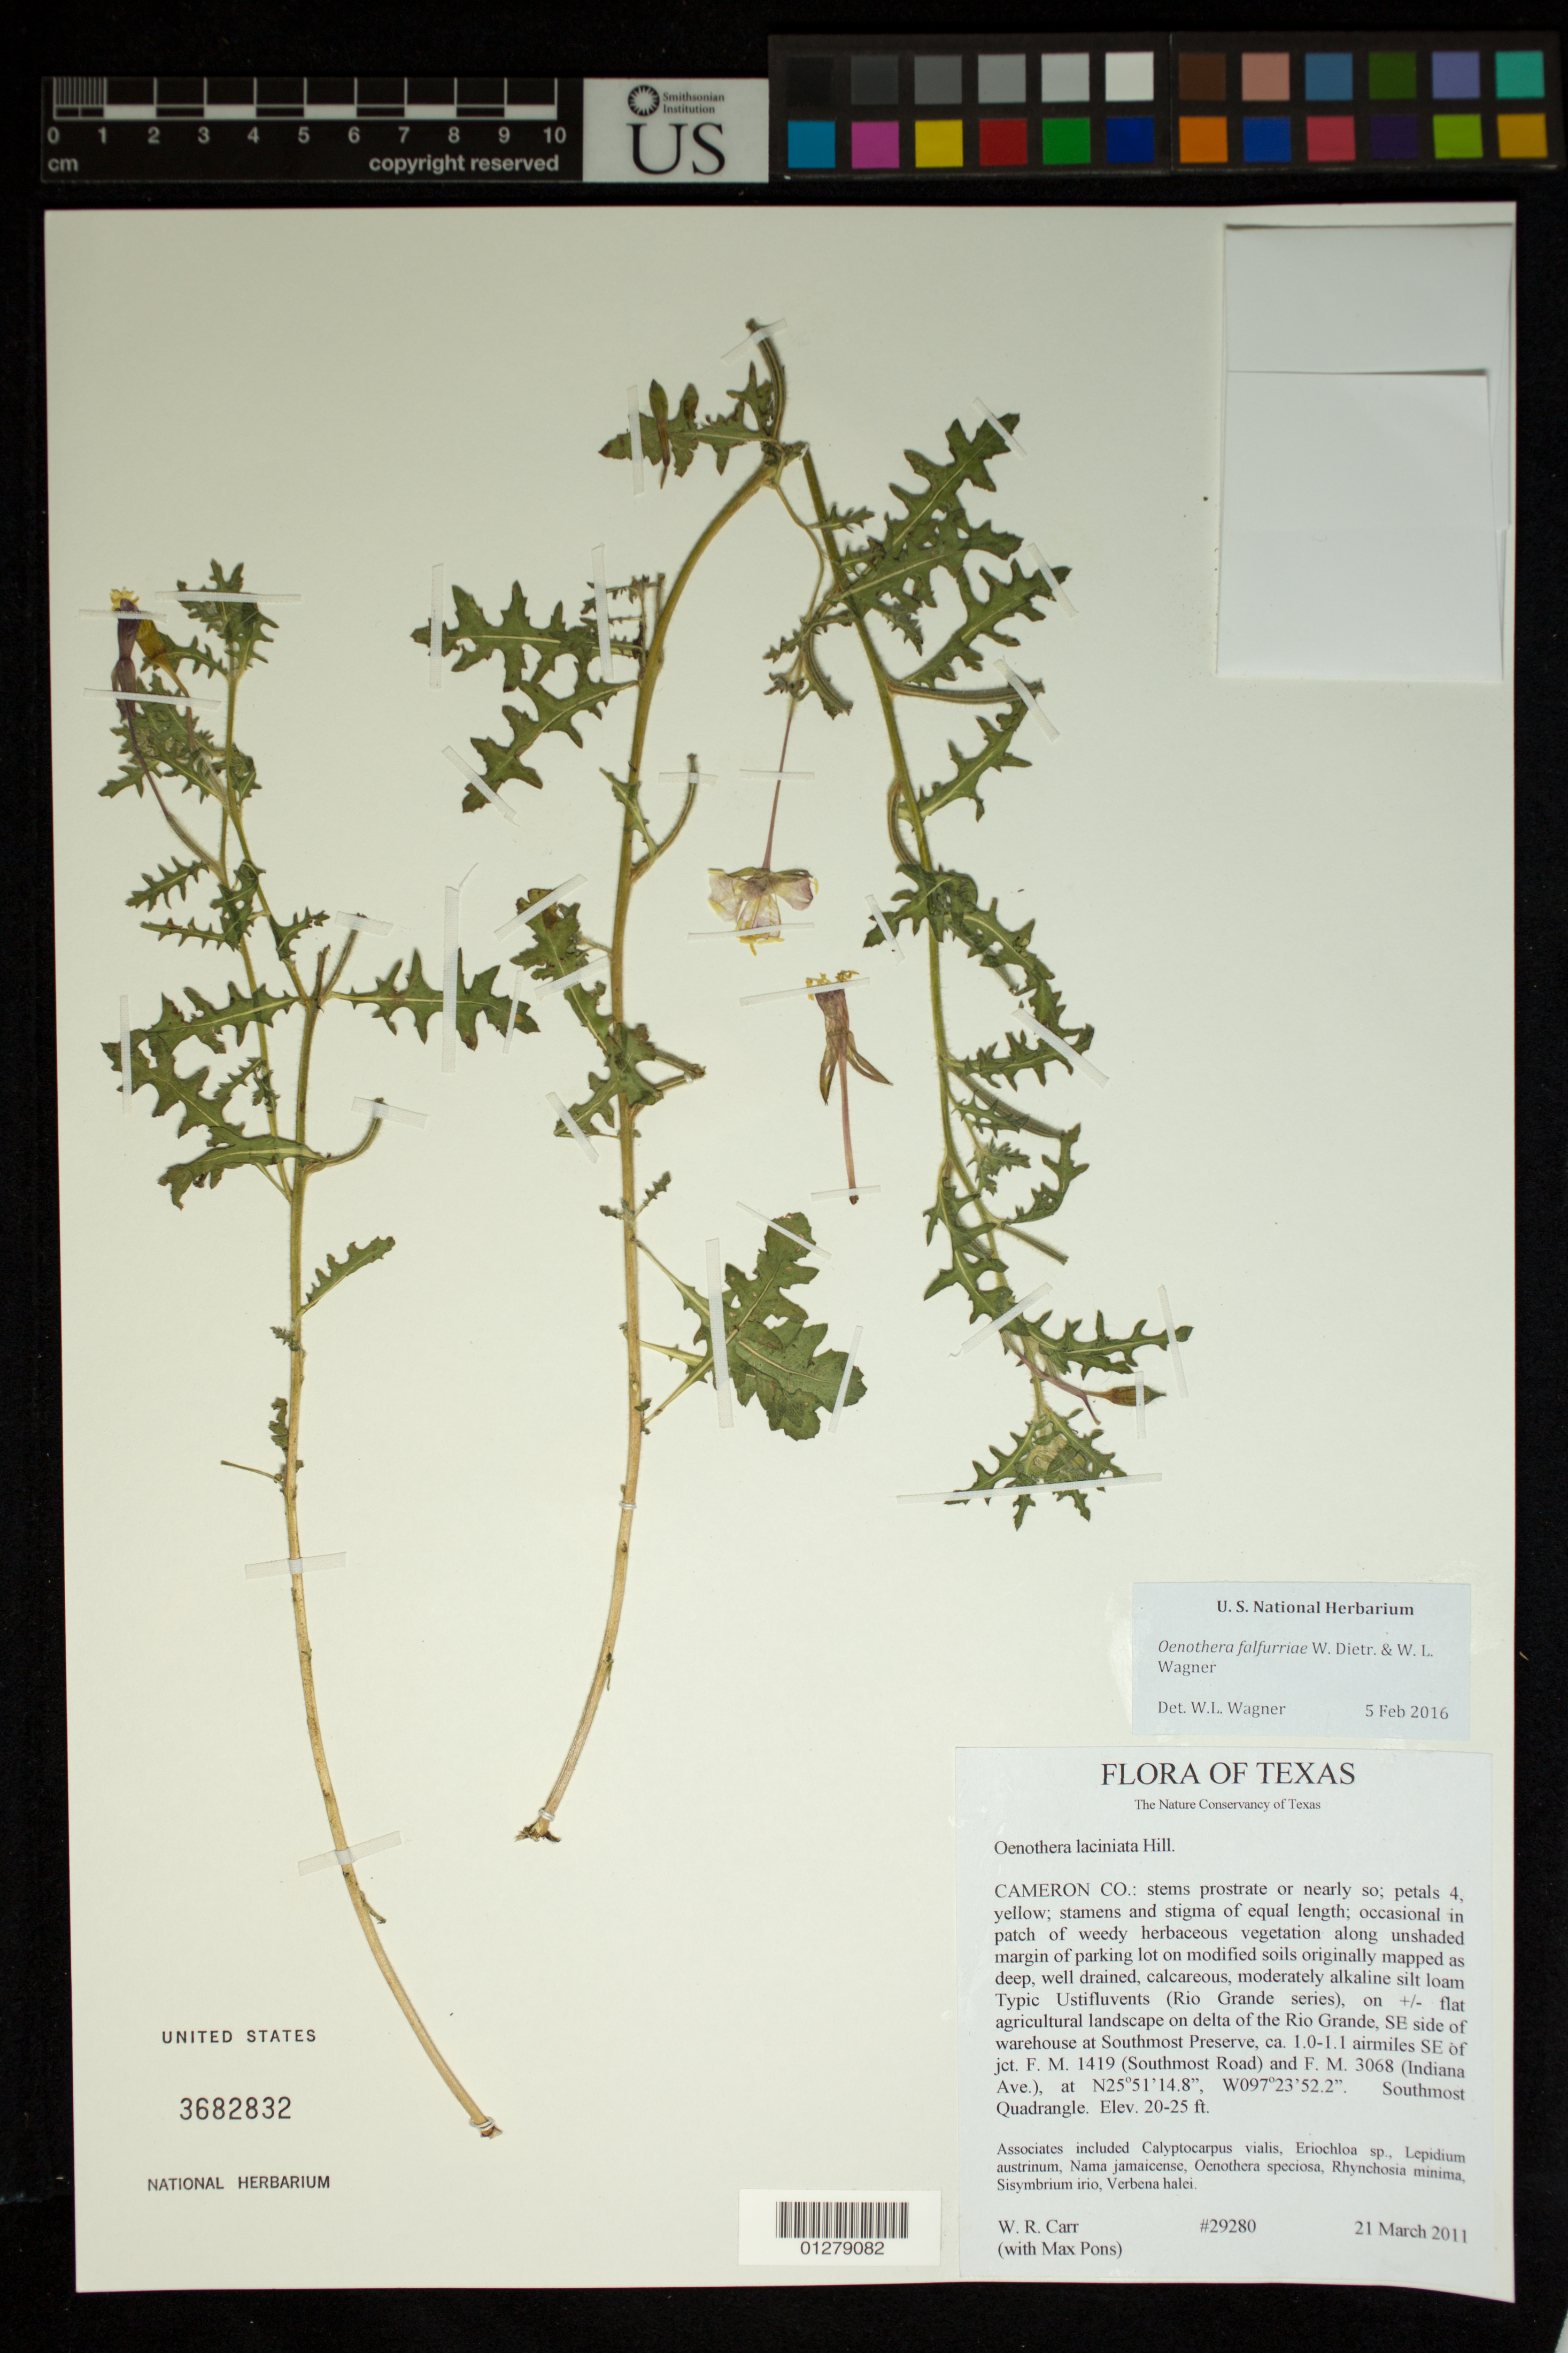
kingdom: Plantae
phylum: Tracheophyta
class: Magnoliopsida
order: Myrtales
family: Onagraceae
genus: Oenothera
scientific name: Oenothera falfurriae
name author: W. Dietr. & W.L. Wagner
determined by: Wagner, W. L., (BOT), Smithsonian Institution - National Museum of Natural History (UNITED STATES)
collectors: W. Carr & M. Pons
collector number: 29280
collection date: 2011-03-21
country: United States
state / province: Texas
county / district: Cameron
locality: SE side of warehouse at Southmost Preserve, ca. 1.0-1.1 airmiles SE of jct. FM 1419 (Southmost Road) and FM 3068 (Indiana Ave.).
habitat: agricultural landscape on delta of the Rio Grande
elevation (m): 6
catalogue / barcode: US 3682832